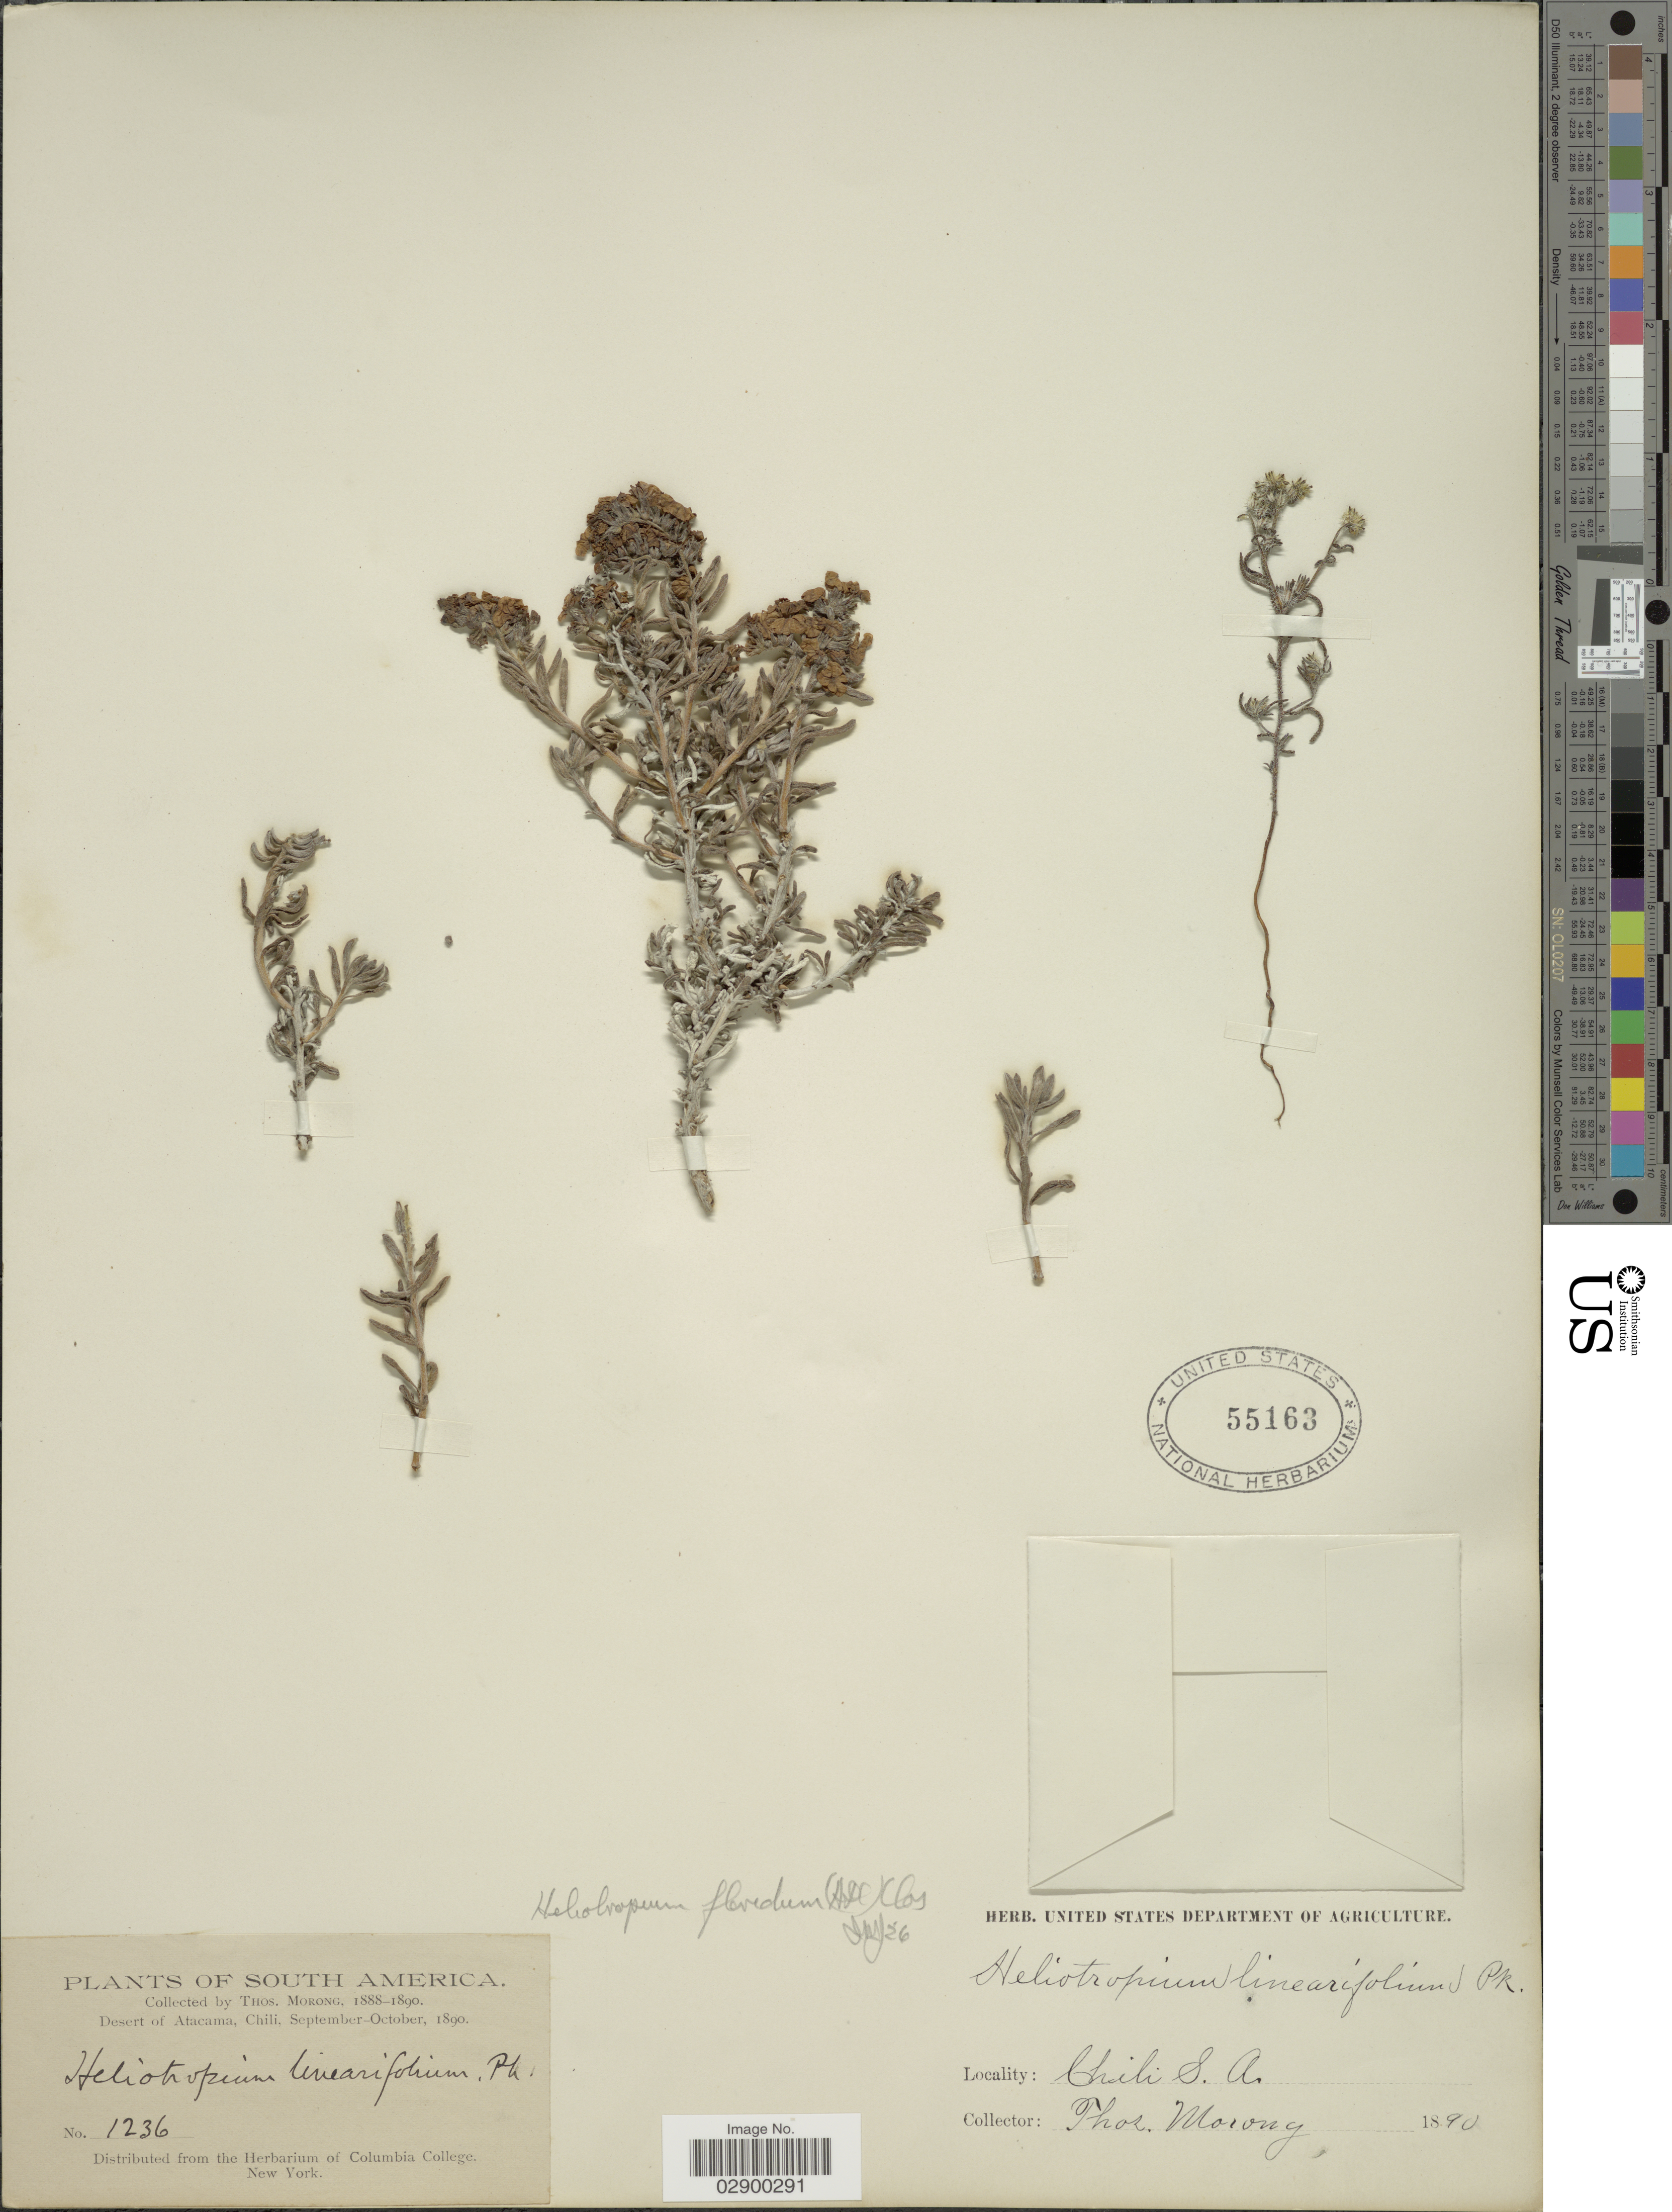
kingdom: Plantae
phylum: Tracheophyta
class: Magnoliopsida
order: Boraginales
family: Heliotropiaceae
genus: Heliotropium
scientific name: Heliotropium floridum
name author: Clos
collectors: ex herb. T. Morong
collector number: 1236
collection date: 1890-09/1890-10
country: Chile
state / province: Atacama (III)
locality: Desert of Atacama.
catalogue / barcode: US 55163